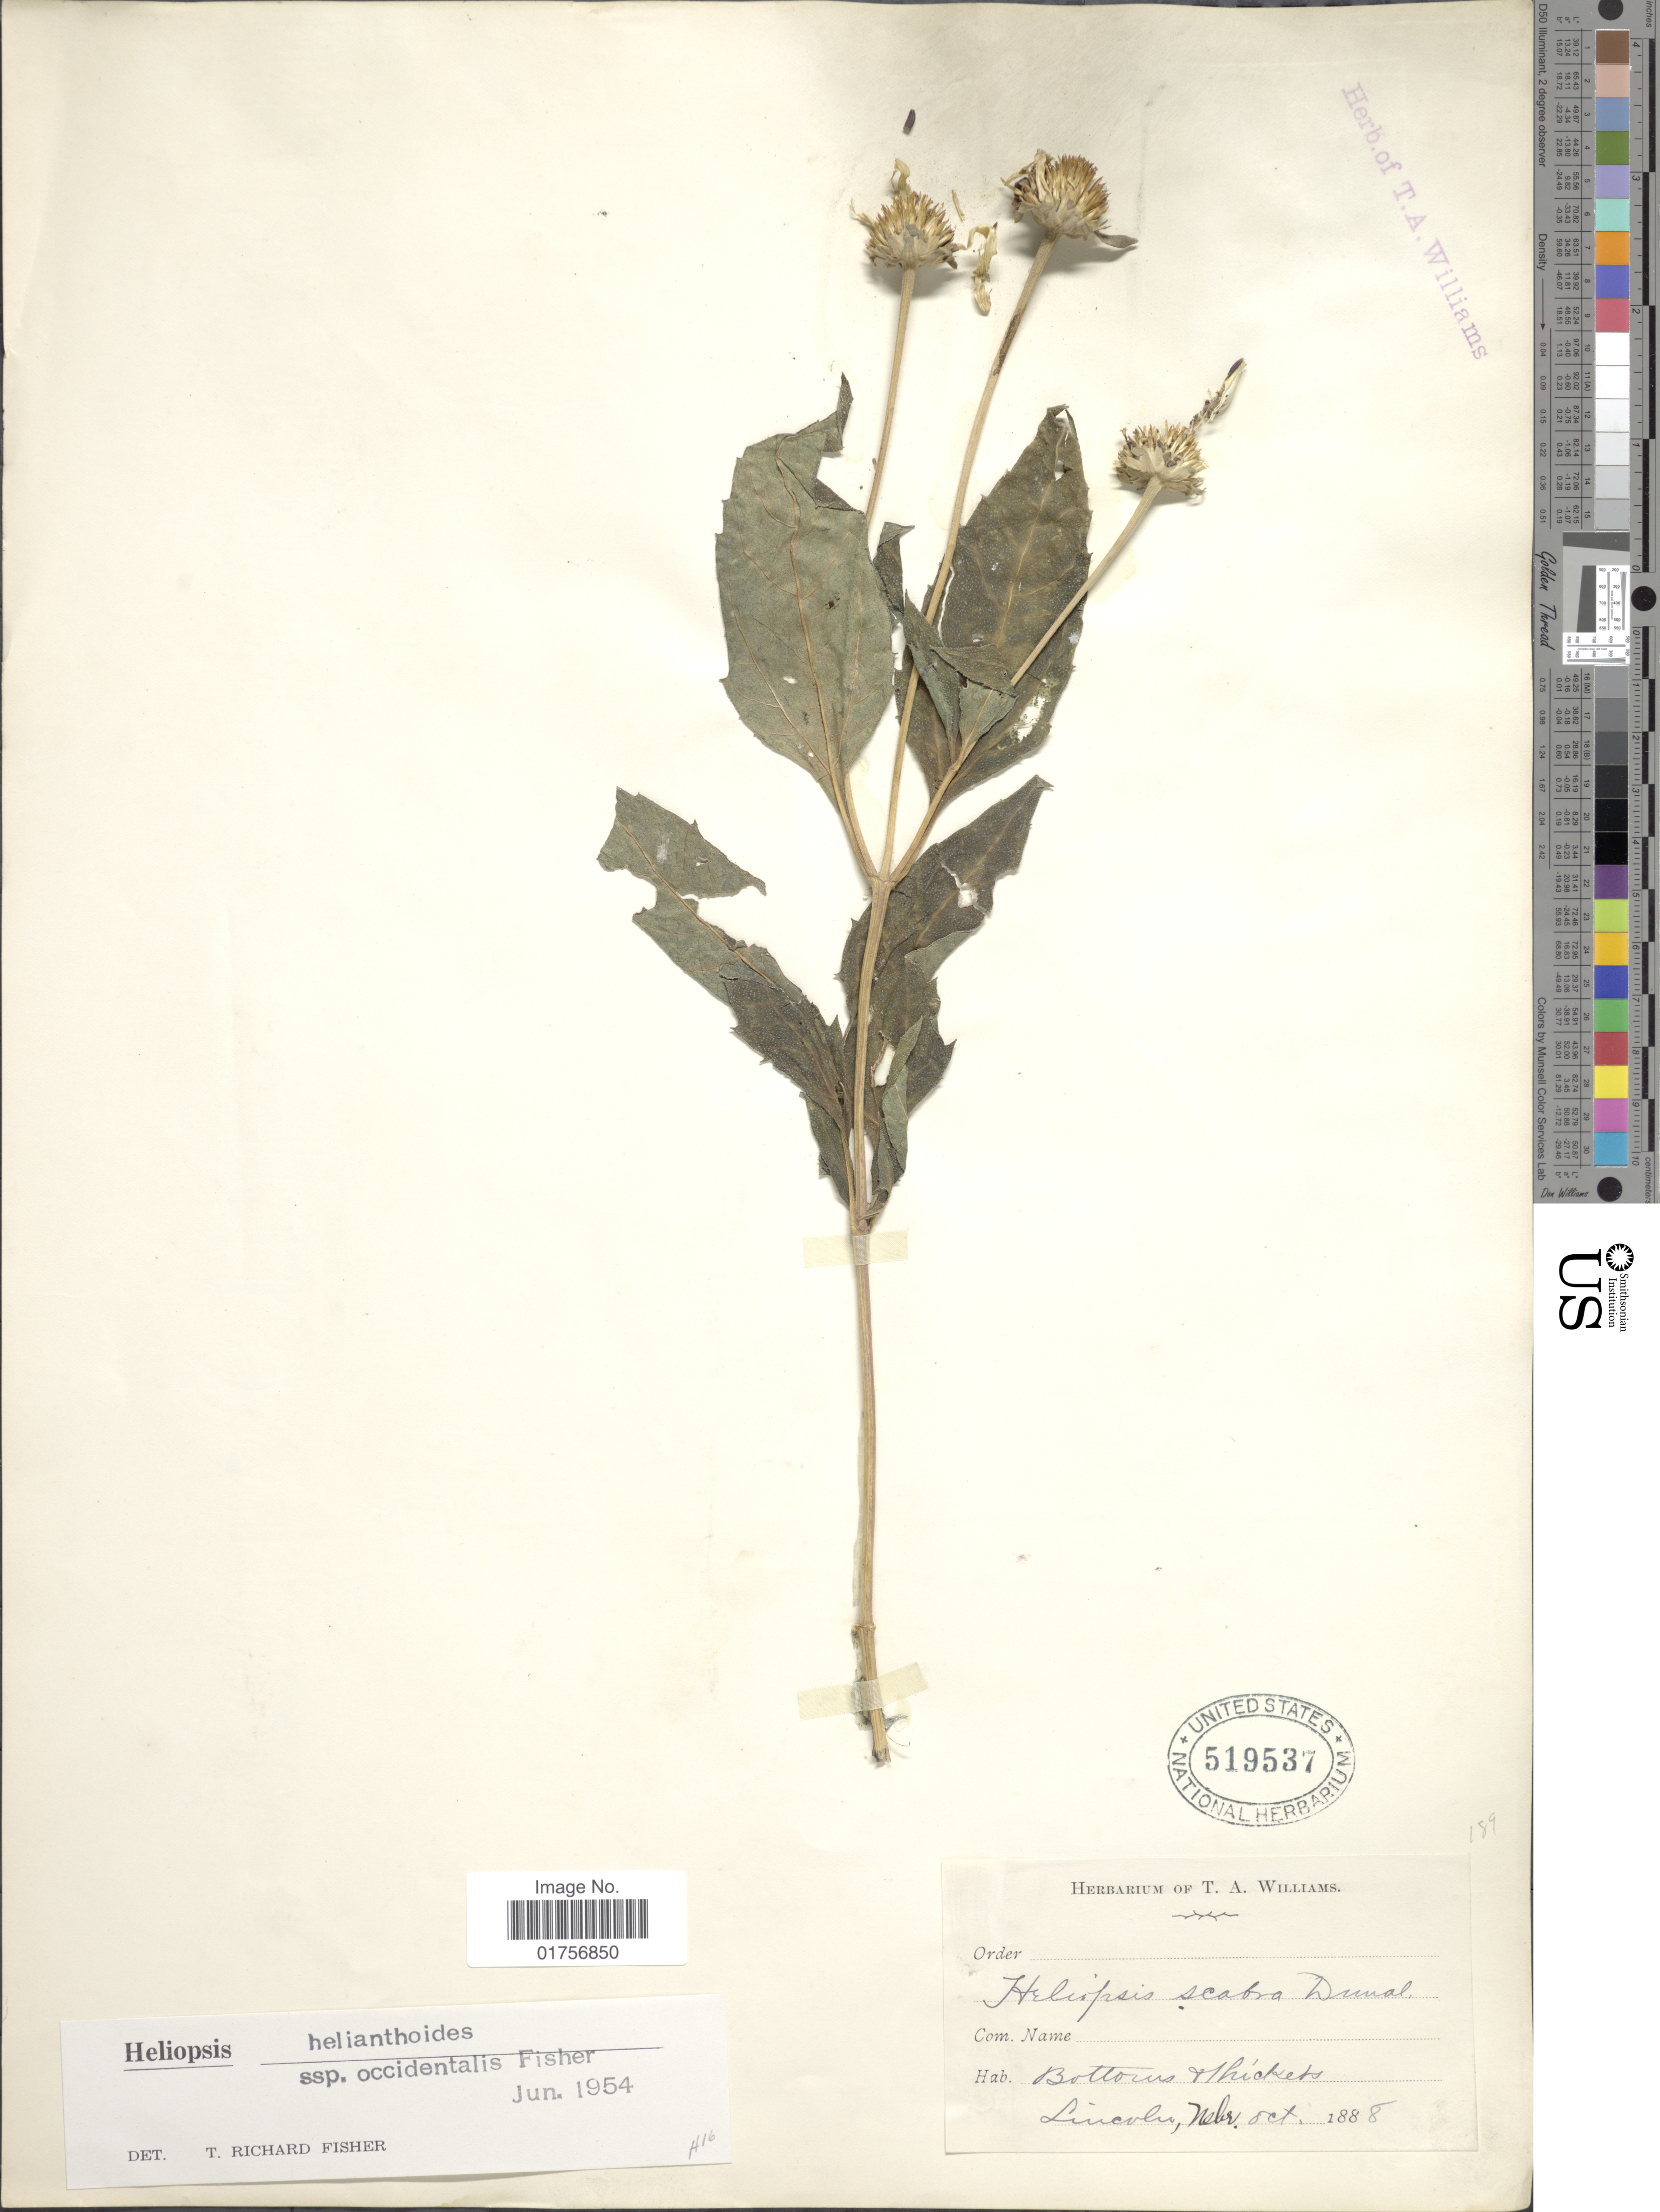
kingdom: Plantae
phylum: Tracheophyta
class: Magnoliopsida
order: Asterales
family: Asteraceae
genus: Heliopsis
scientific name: Heliopsis helianthoides subsp. occidentalis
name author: T.R. Fisher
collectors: ex herb. Thos. A. Williams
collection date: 1888-10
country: United States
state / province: Nebraska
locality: Lincoln, Nebr.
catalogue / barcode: US 519537